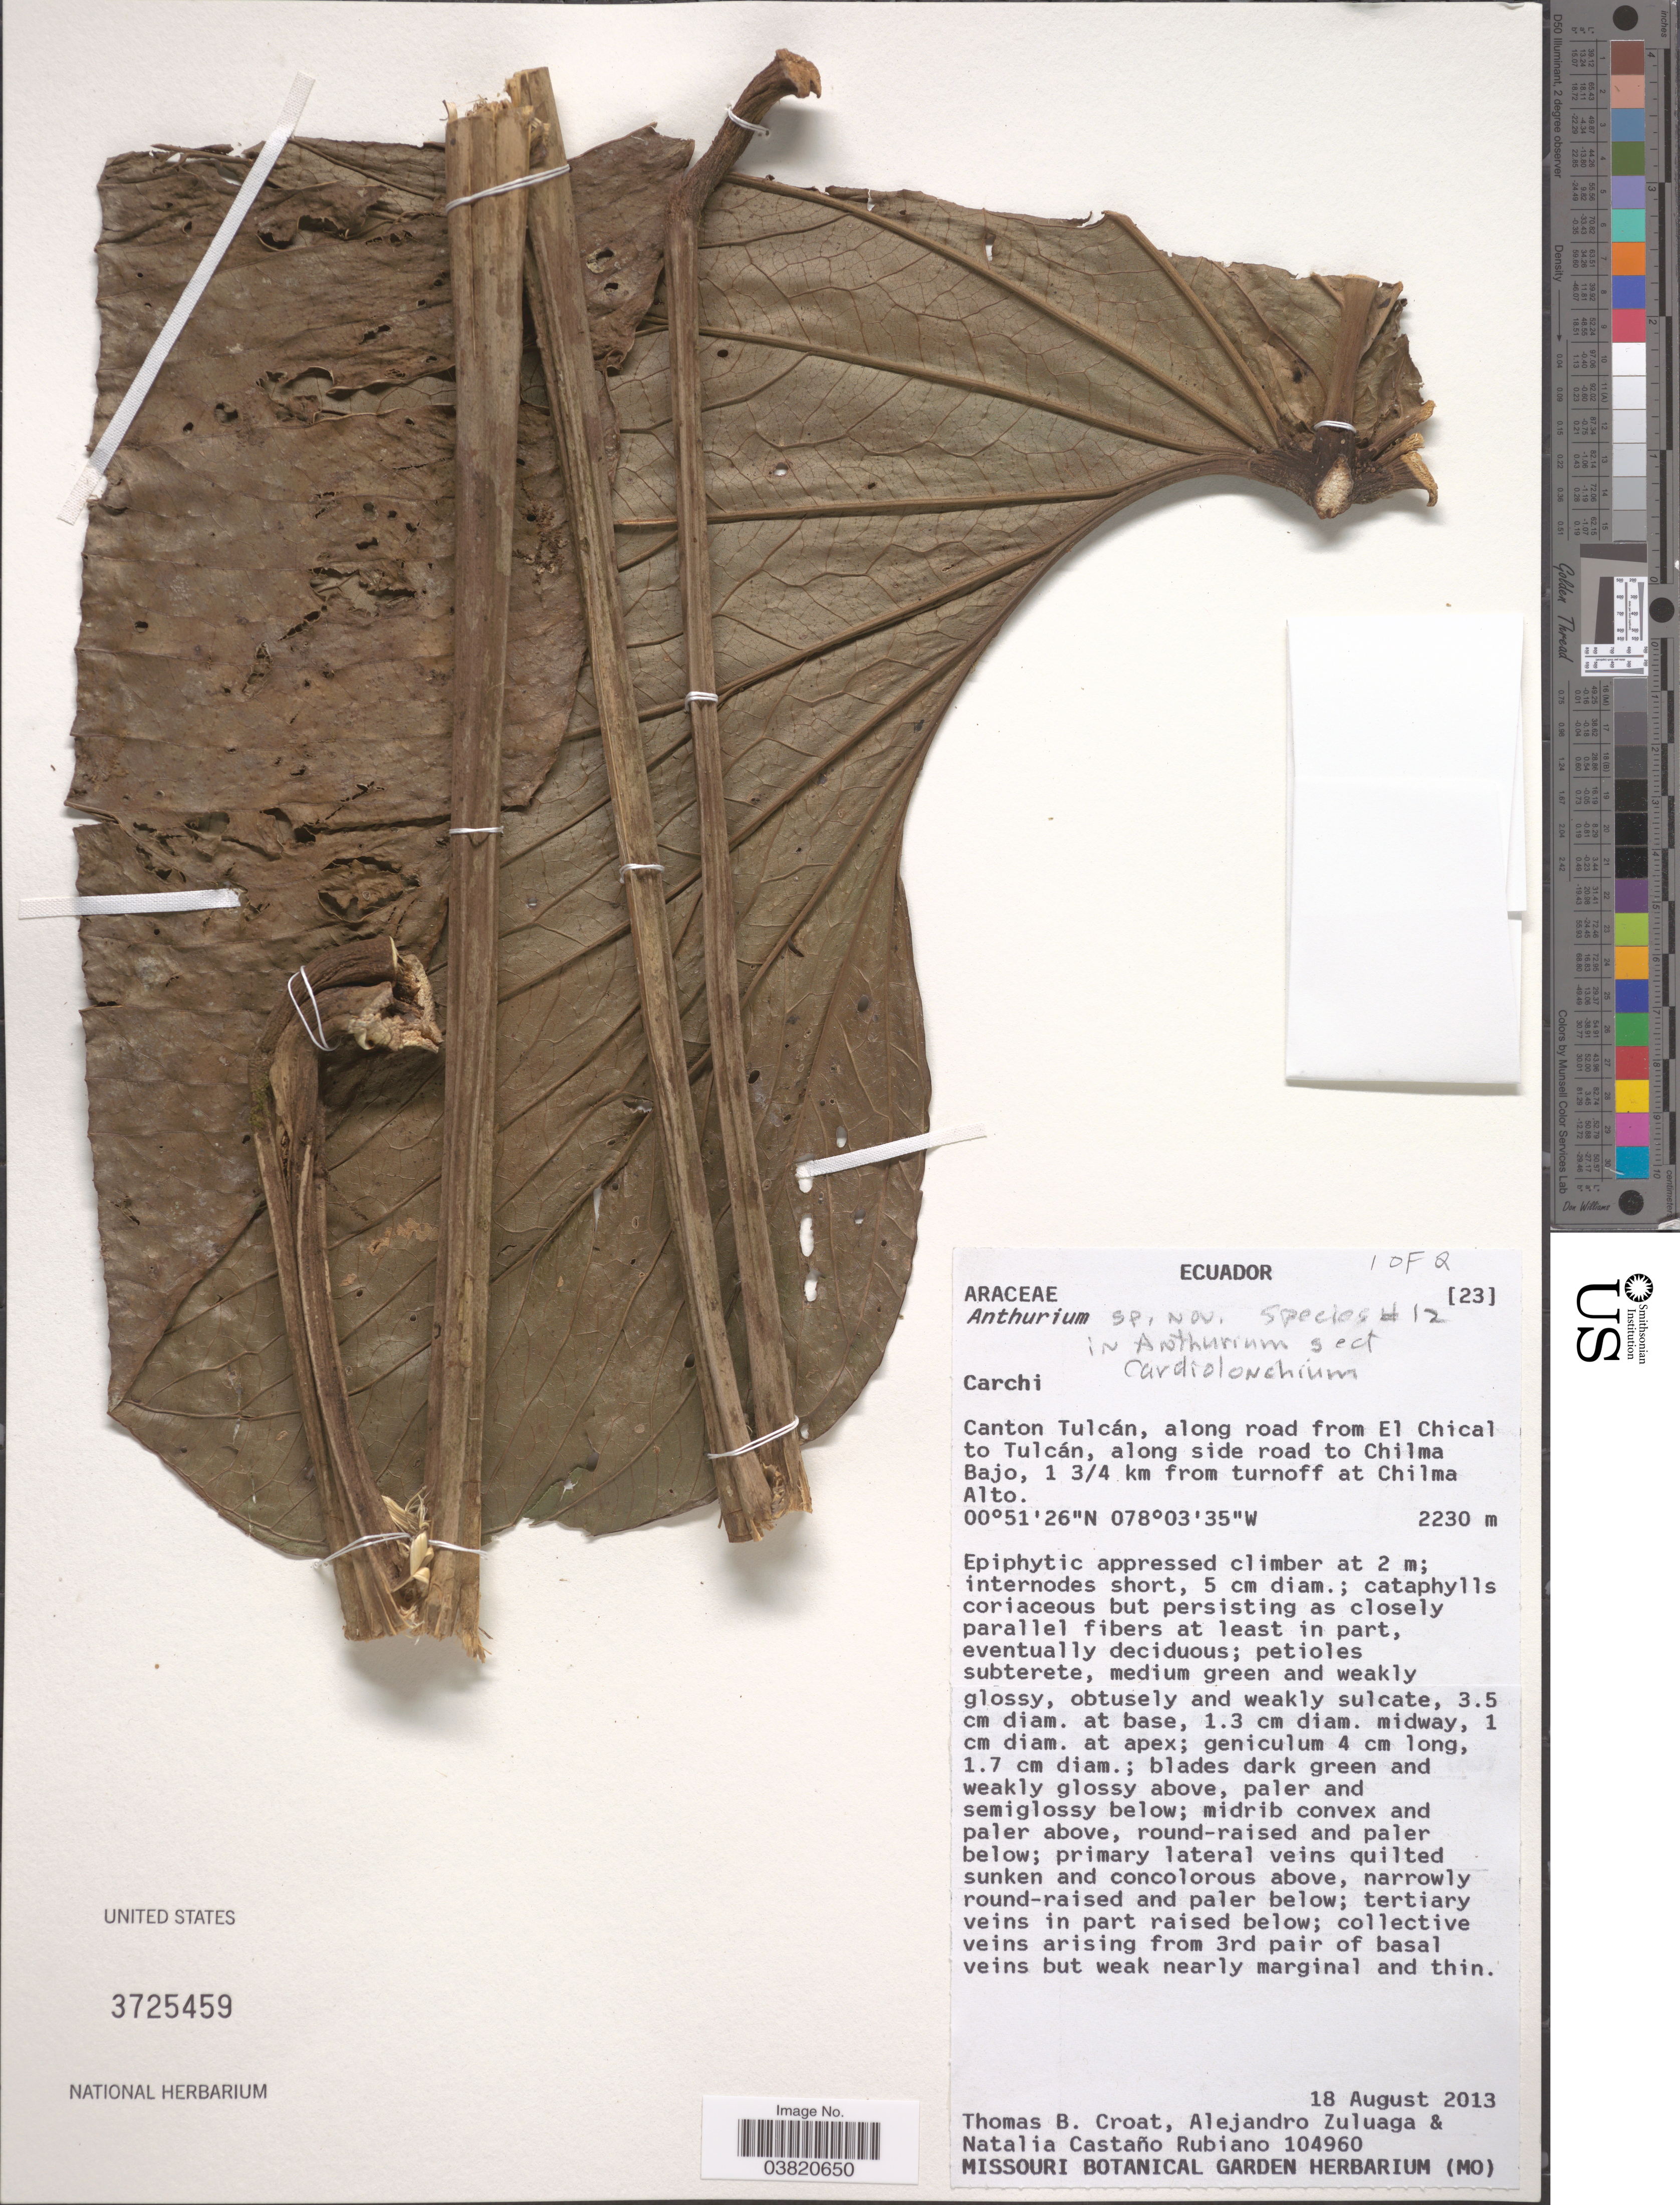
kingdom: Plantae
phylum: Tracheophyta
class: Liliopsida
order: Alismatales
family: Araceae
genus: Anthurium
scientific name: Anthurium sp.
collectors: T. B. Croat, A. Zuluaga & N. Castaño Rubiano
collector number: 104960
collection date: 2013-08-18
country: Ecuador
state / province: Carchi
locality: Canton Tulcán, along road from El Chical to Tulcán, along side road to Chilma Bajo, 1 ¾ km from turnoff at Chilma Alto.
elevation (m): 2230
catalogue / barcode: US 3725459